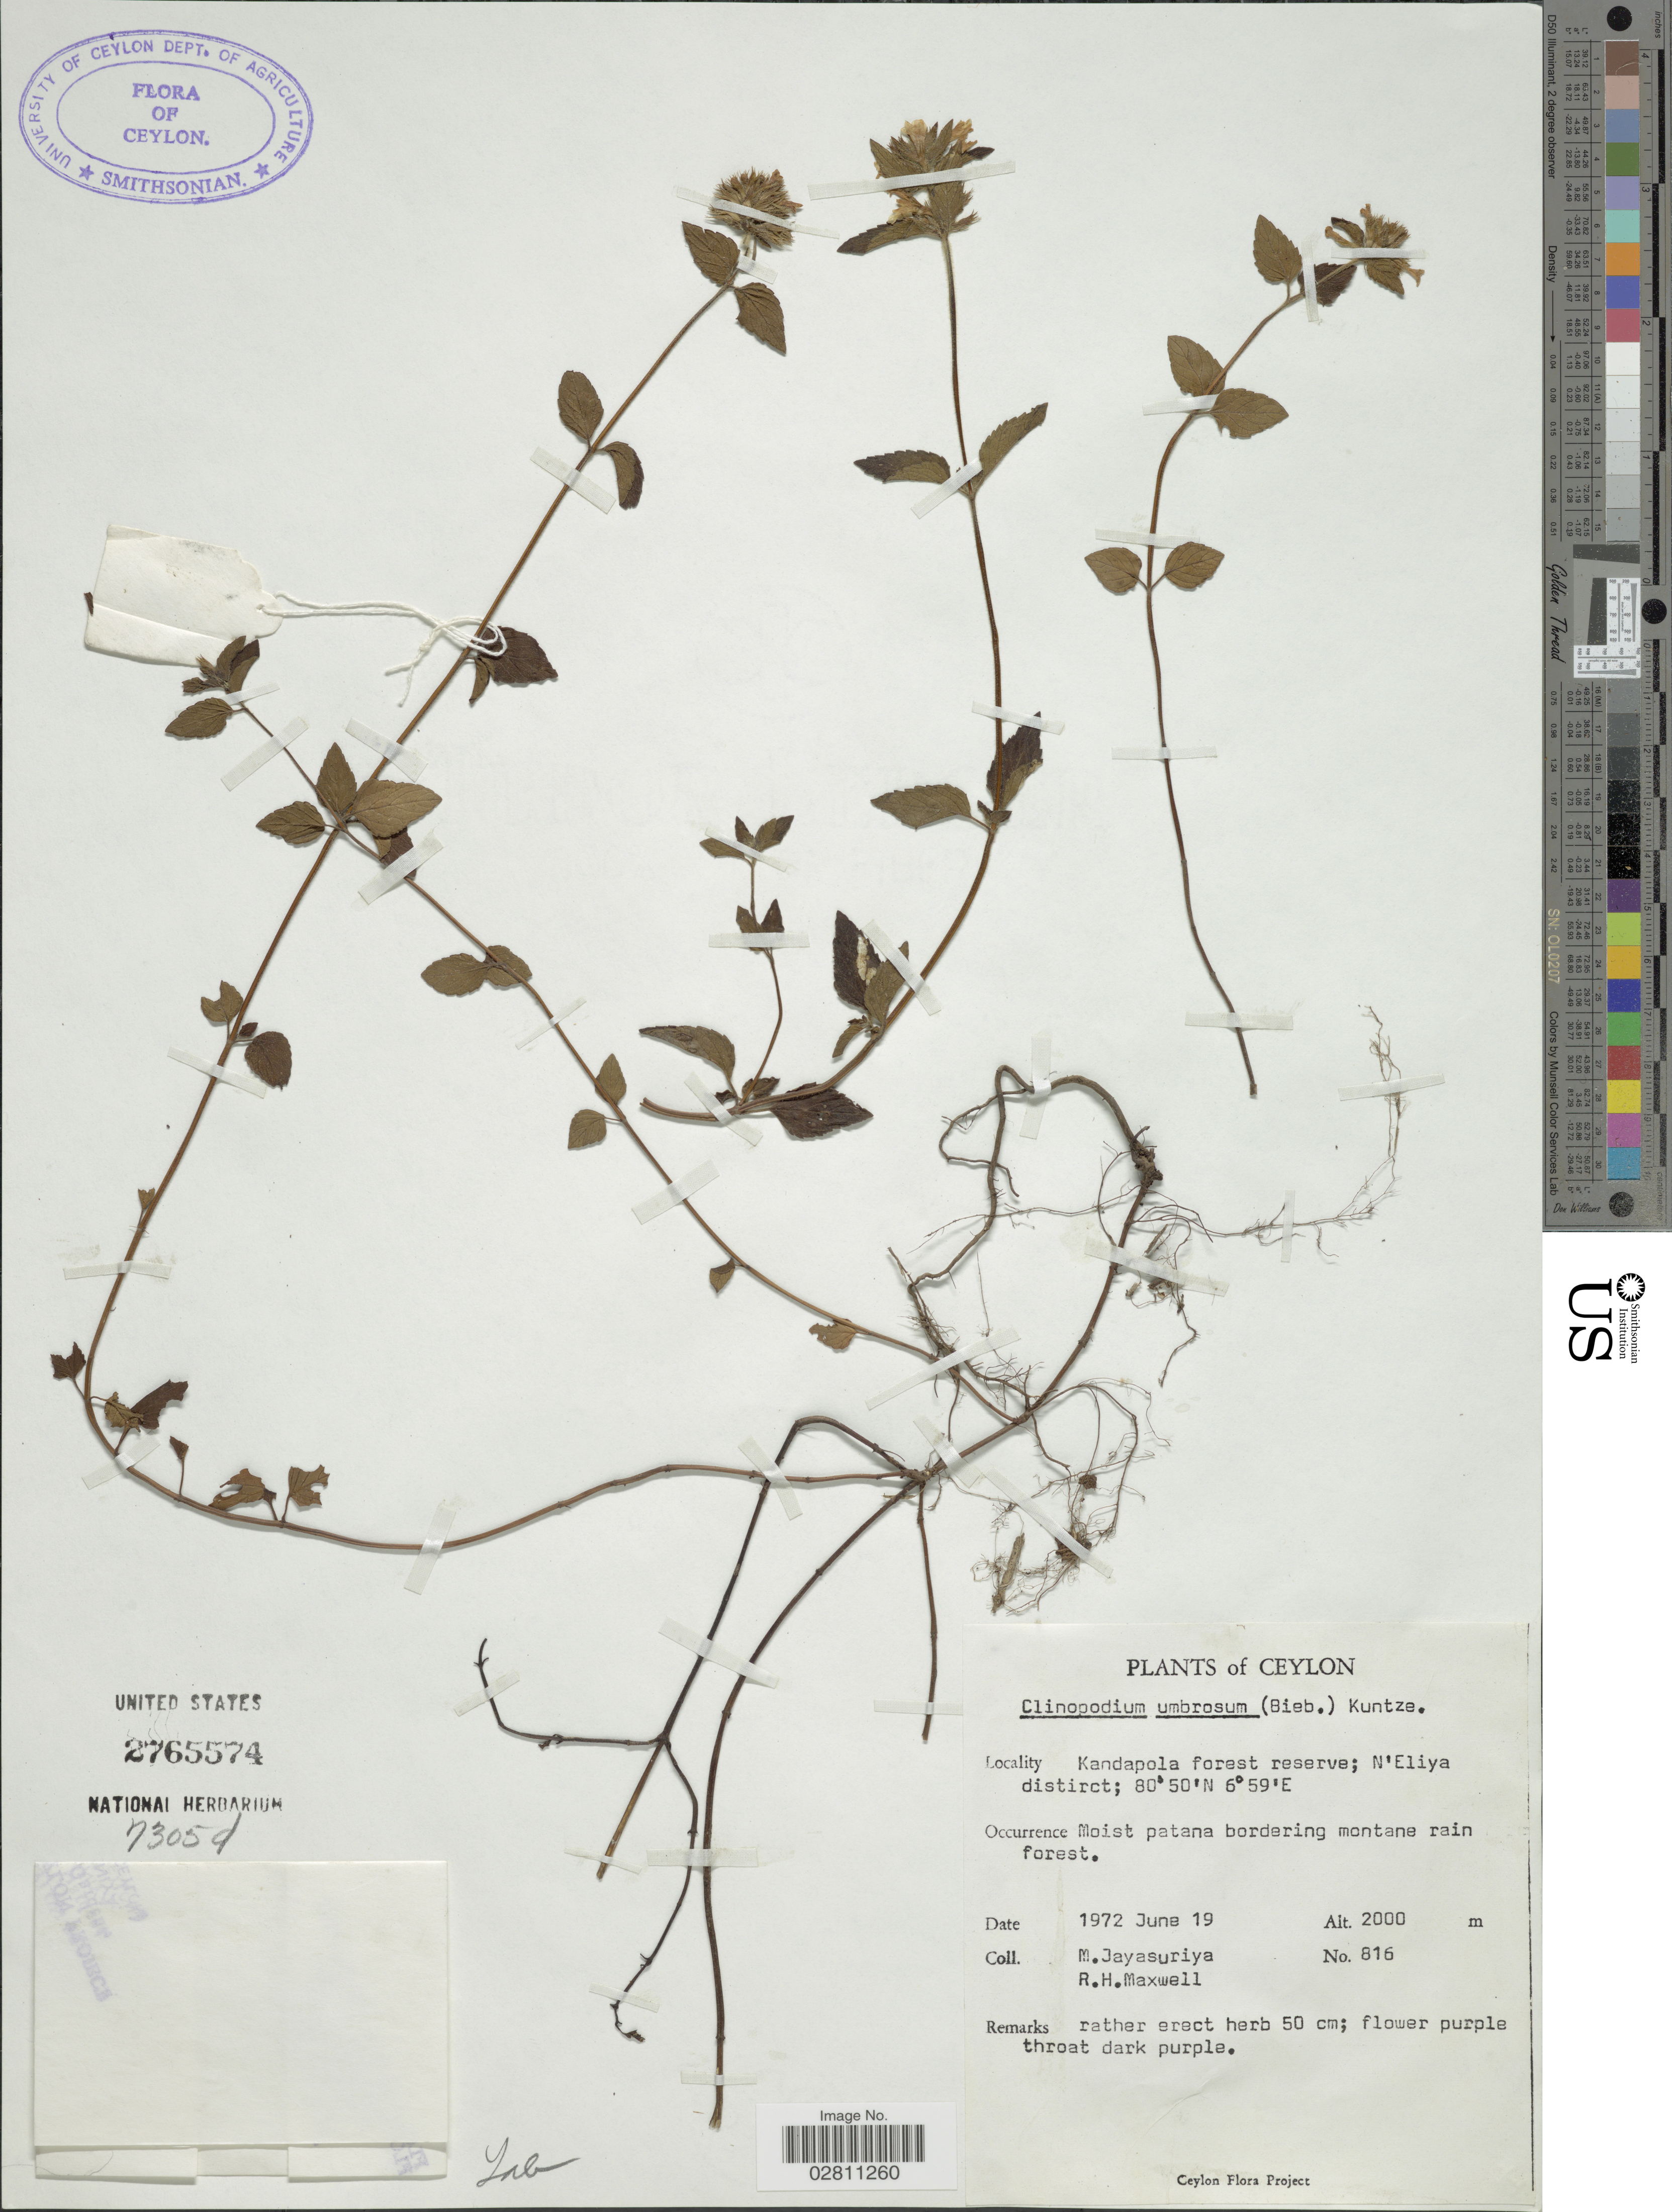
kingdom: Plantae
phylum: Tracheophyta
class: Magnoliopsida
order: Lamiales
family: Lamiaceae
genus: Clinopodium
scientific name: Clinopodium umbrosum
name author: (M. Bieb.) C. Koch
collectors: M. Jayasuriya & R. Maxwell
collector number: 816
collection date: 1972-06-19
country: Sri Lanka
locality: Ceylon, Kandapola forest reserve; N'Eliya district.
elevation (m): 2000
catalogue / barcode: US 2765574